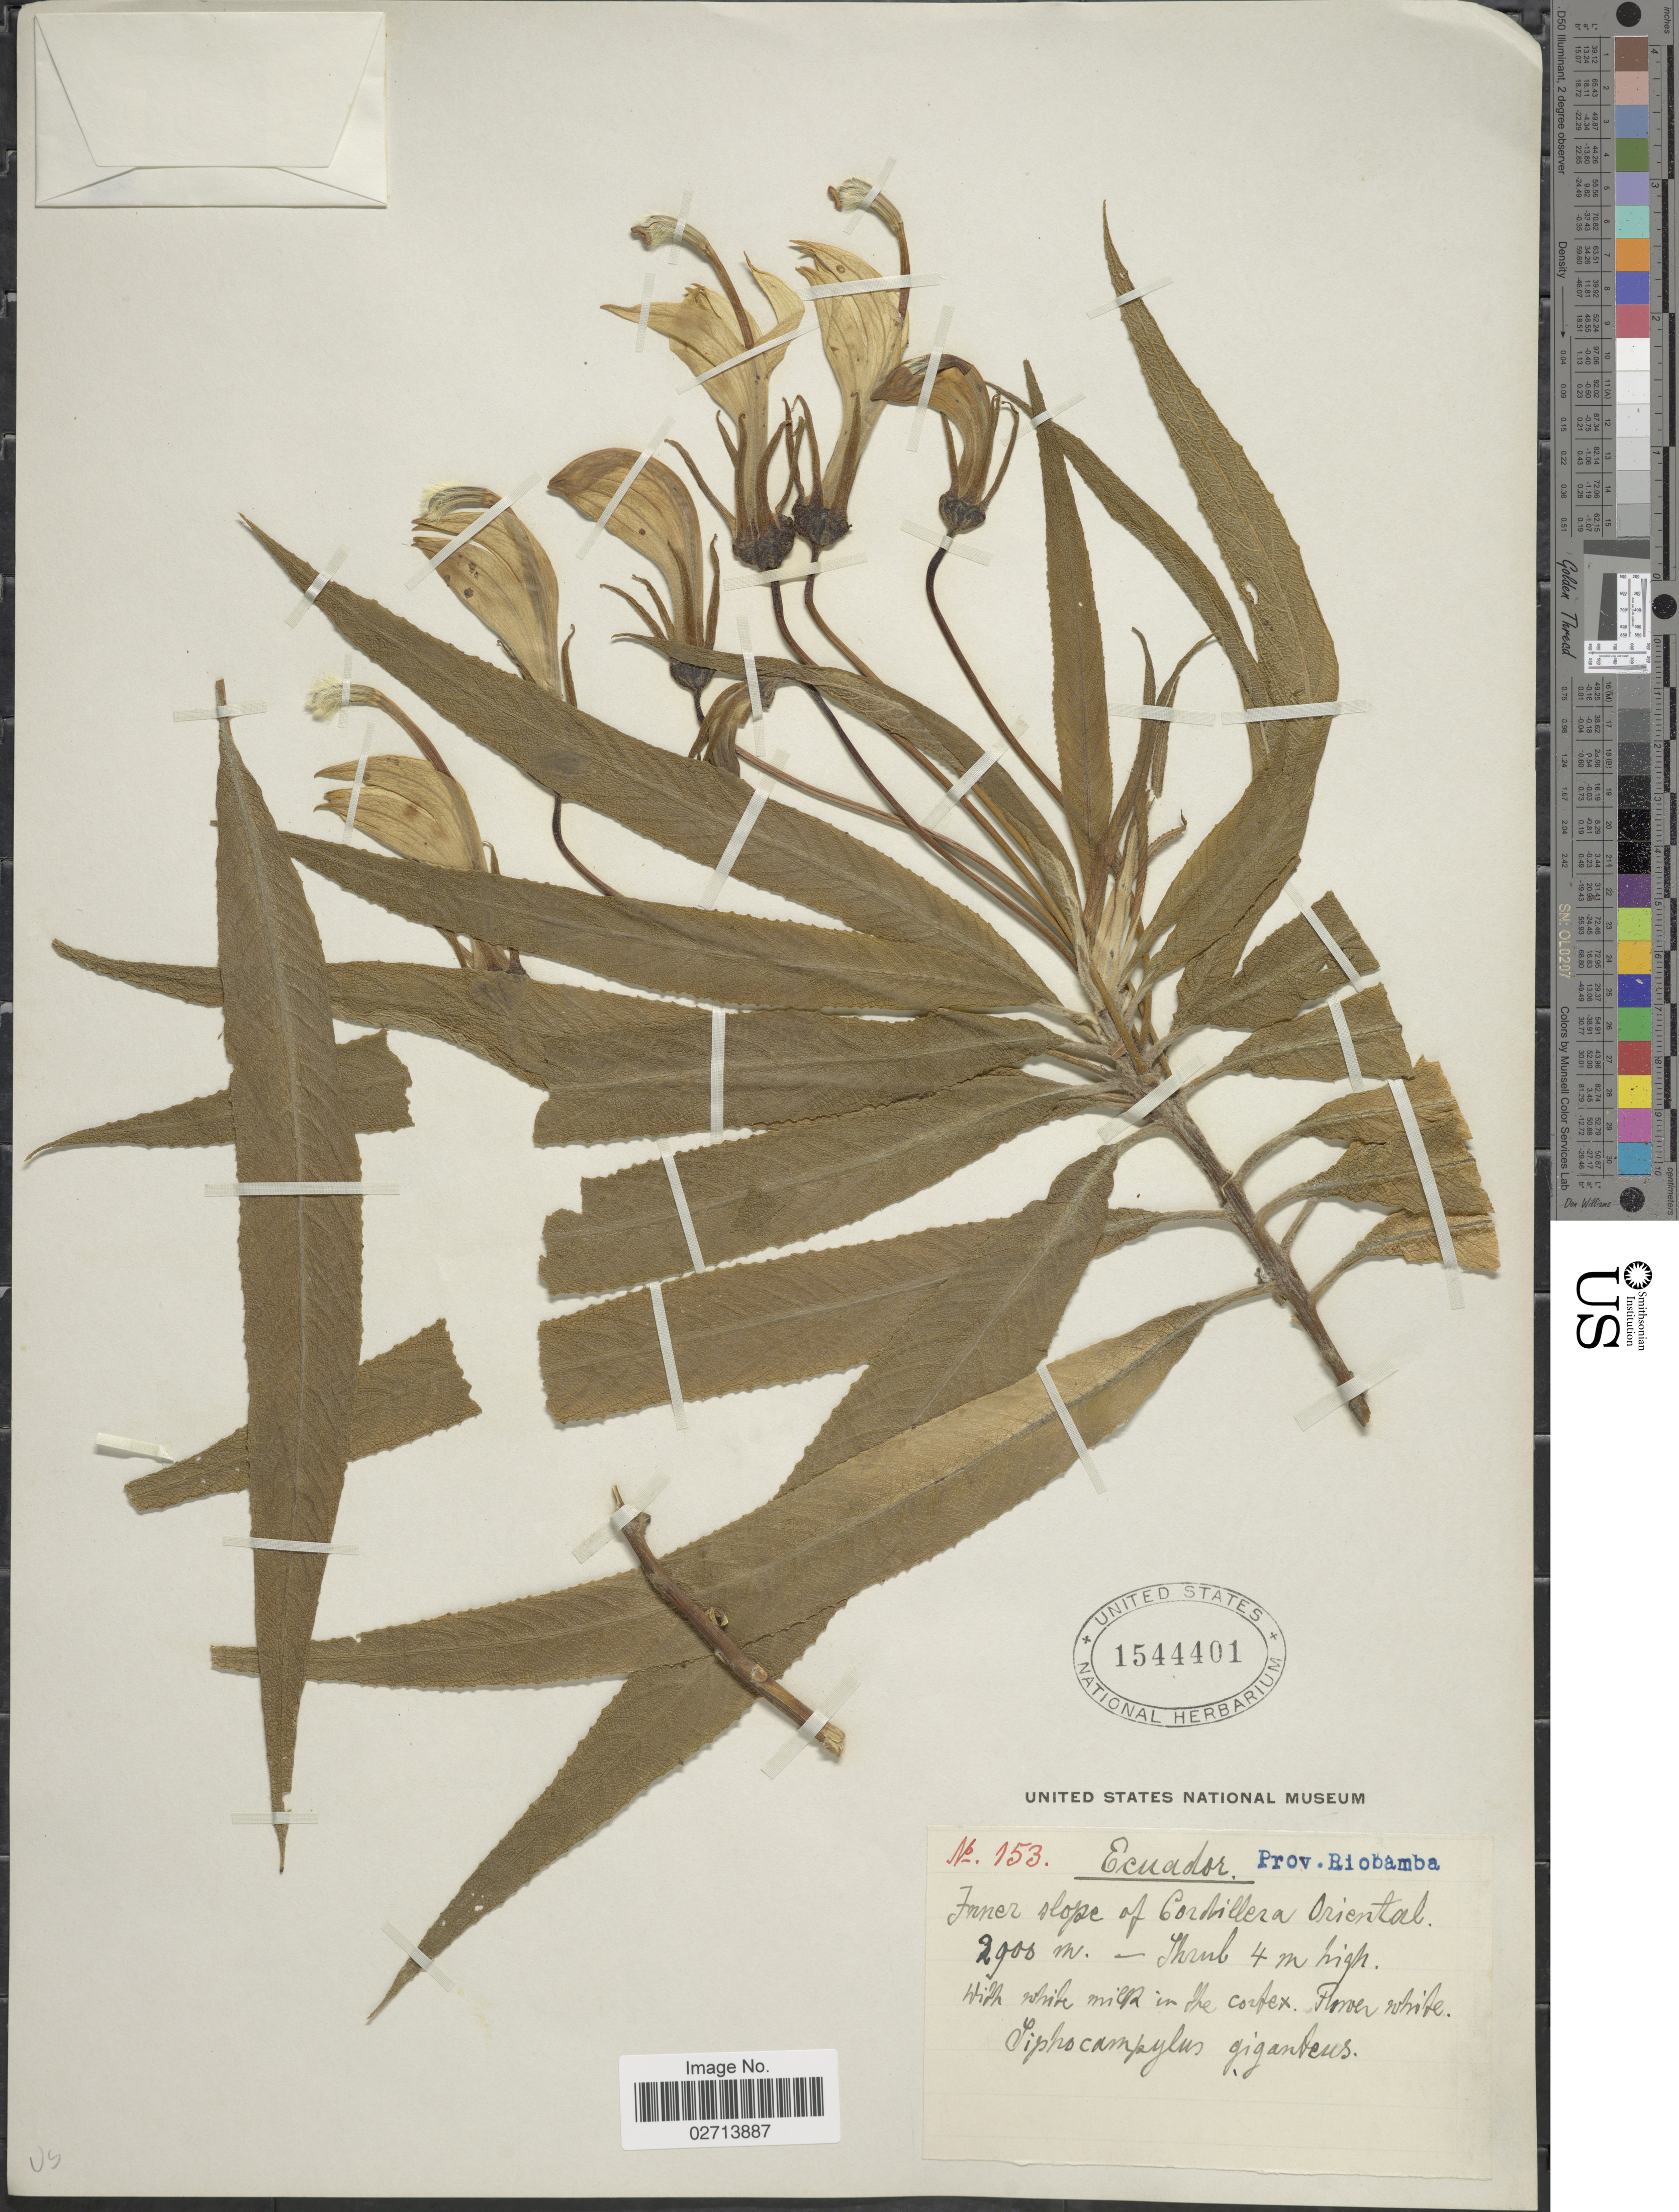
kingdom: Plantae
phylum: Tracheophyta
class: Magnoliopsida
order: Asterales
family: Campanulaceae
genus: Siphocampylus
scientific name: Siphocampylus giganteus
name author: (Cav.) G. Don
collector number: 153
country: Ecuador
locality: Prov. Riobamba. Inner slope of Cordillera Oriental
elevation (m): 2900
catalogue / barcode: US 1544401